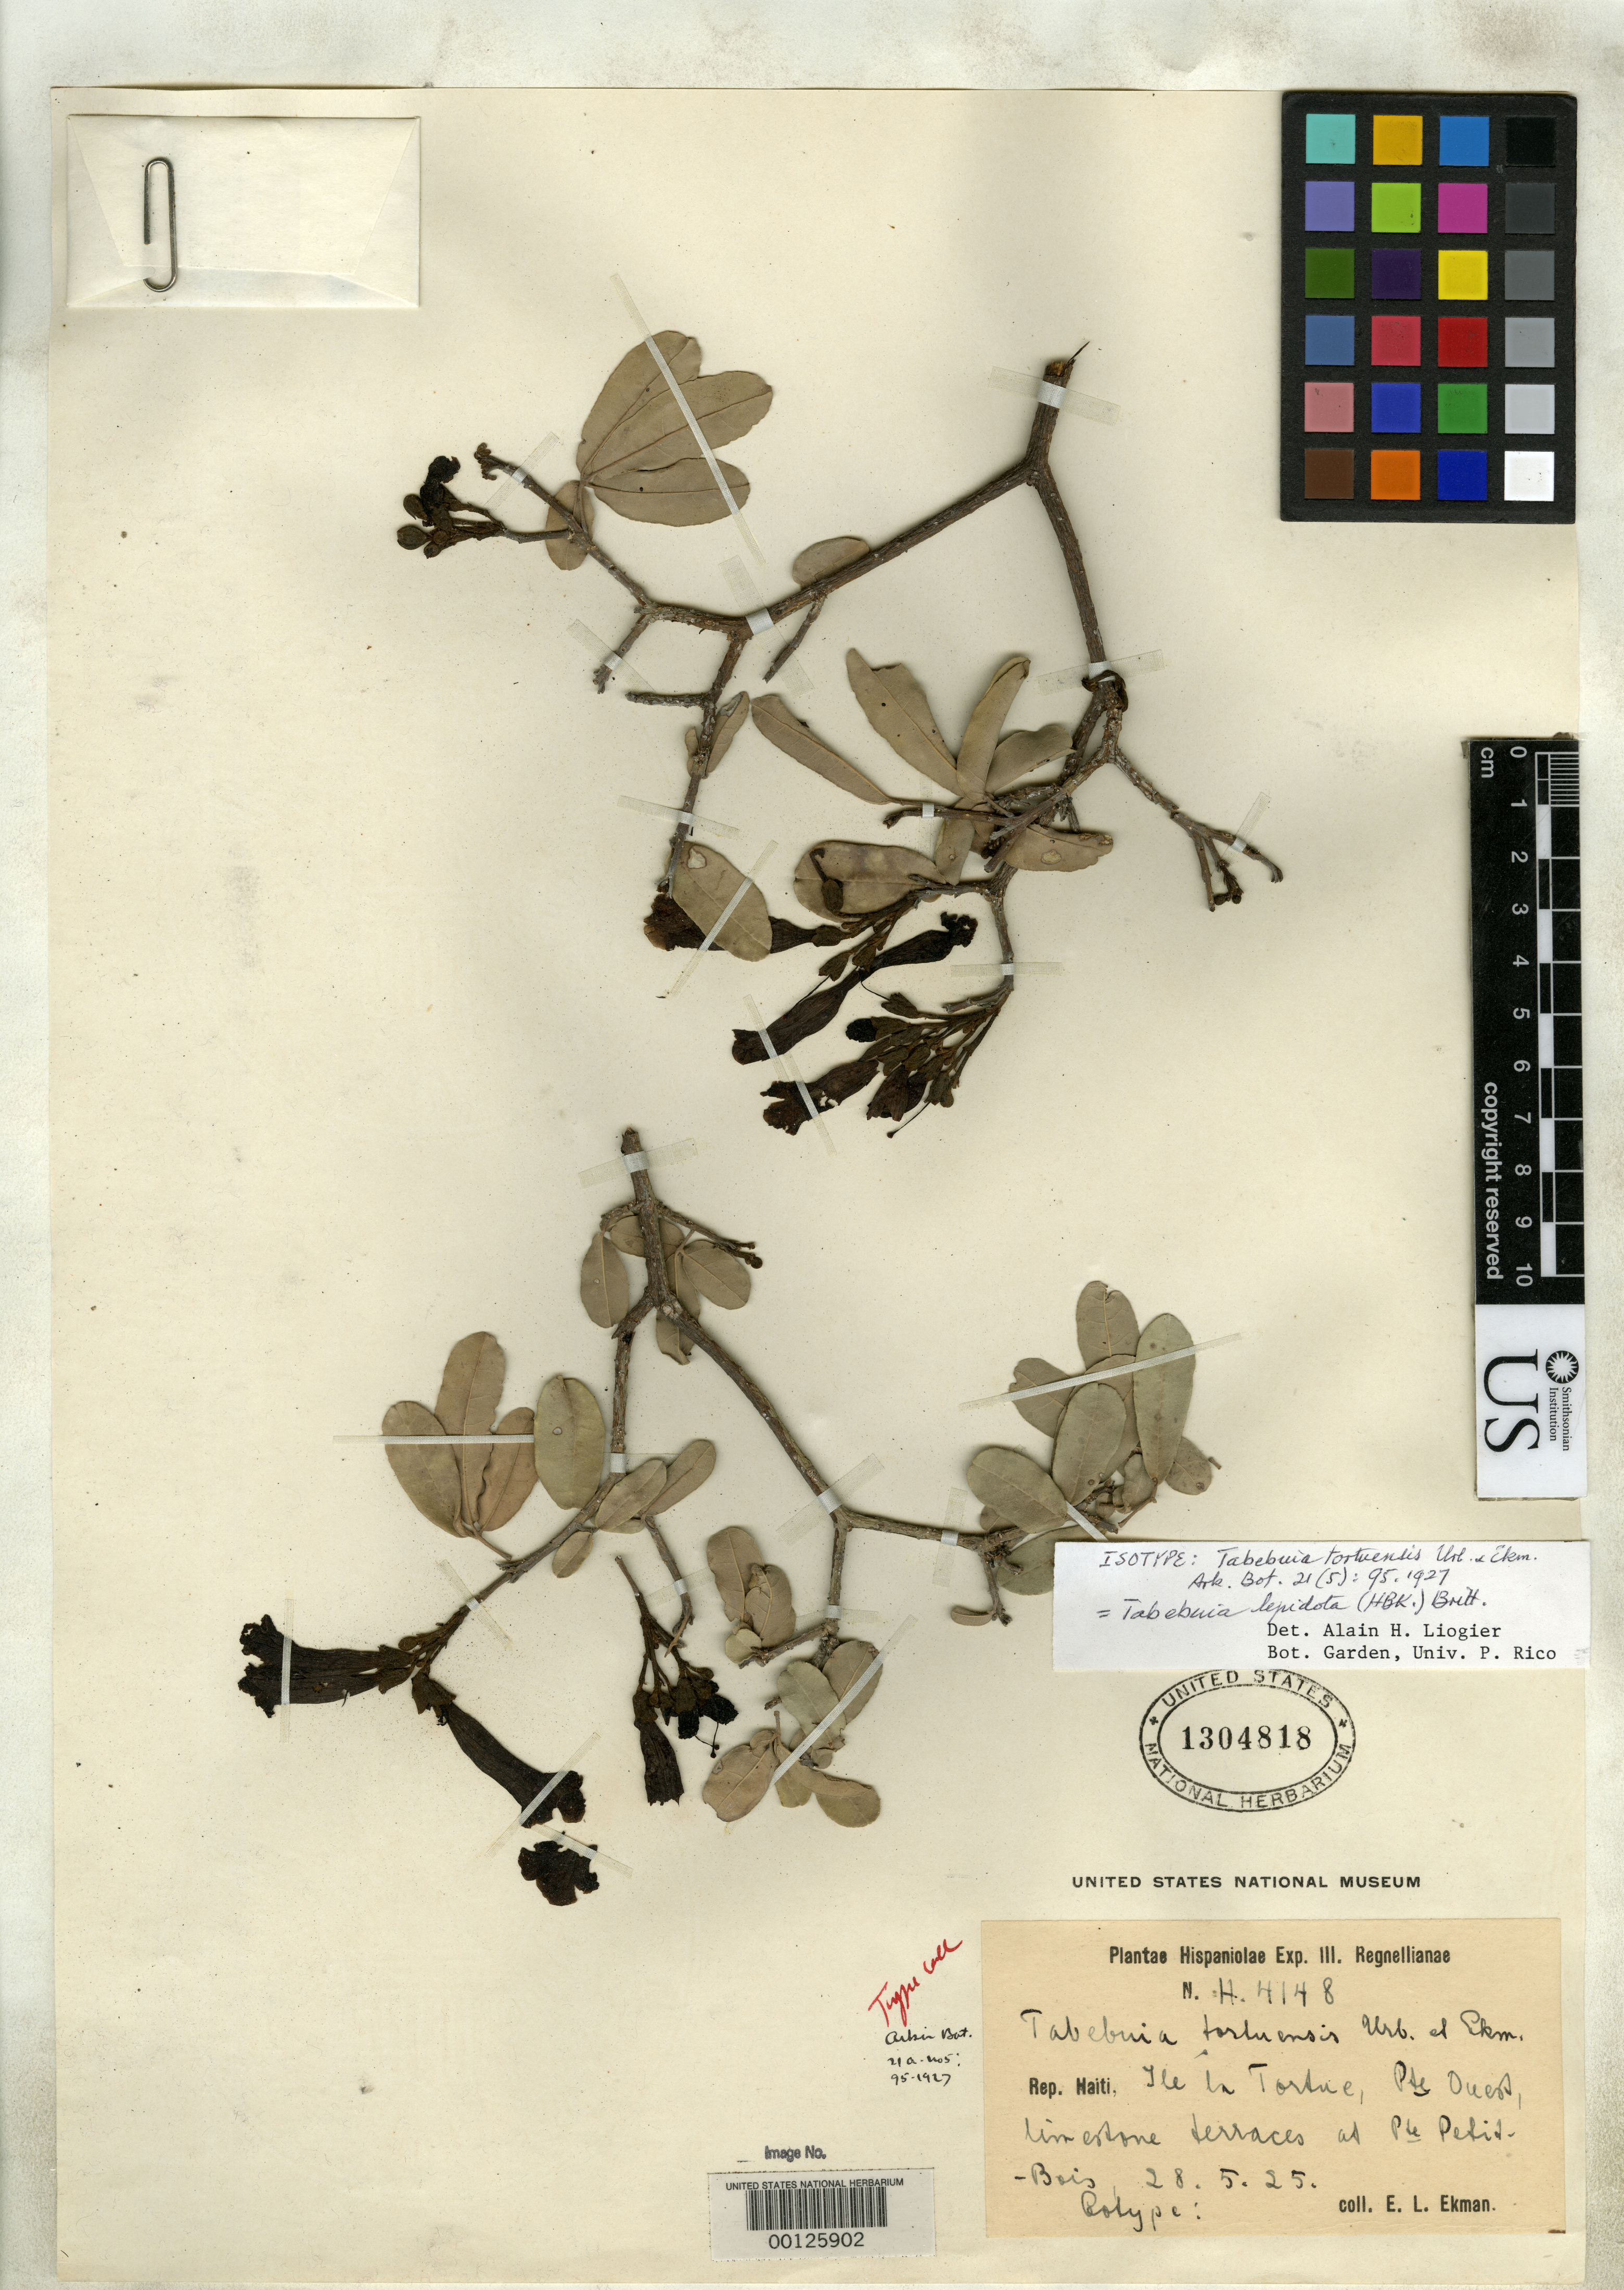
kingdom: Plantae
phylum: Tracheophyta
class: Magnoliopsida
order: Lamiales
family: Bignoniaceae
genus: Tabebuia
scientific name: Tabebuia tortuensis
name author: Urb. & Ekman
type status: Isotype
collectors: E. L. Ekman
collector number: H 4148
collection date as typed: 28 May 1925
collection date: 1925-05-28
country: Haiti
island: Hispaniola Island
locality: Insula La Tortue and pointe Petit-Bois.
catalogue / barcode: US 1304818